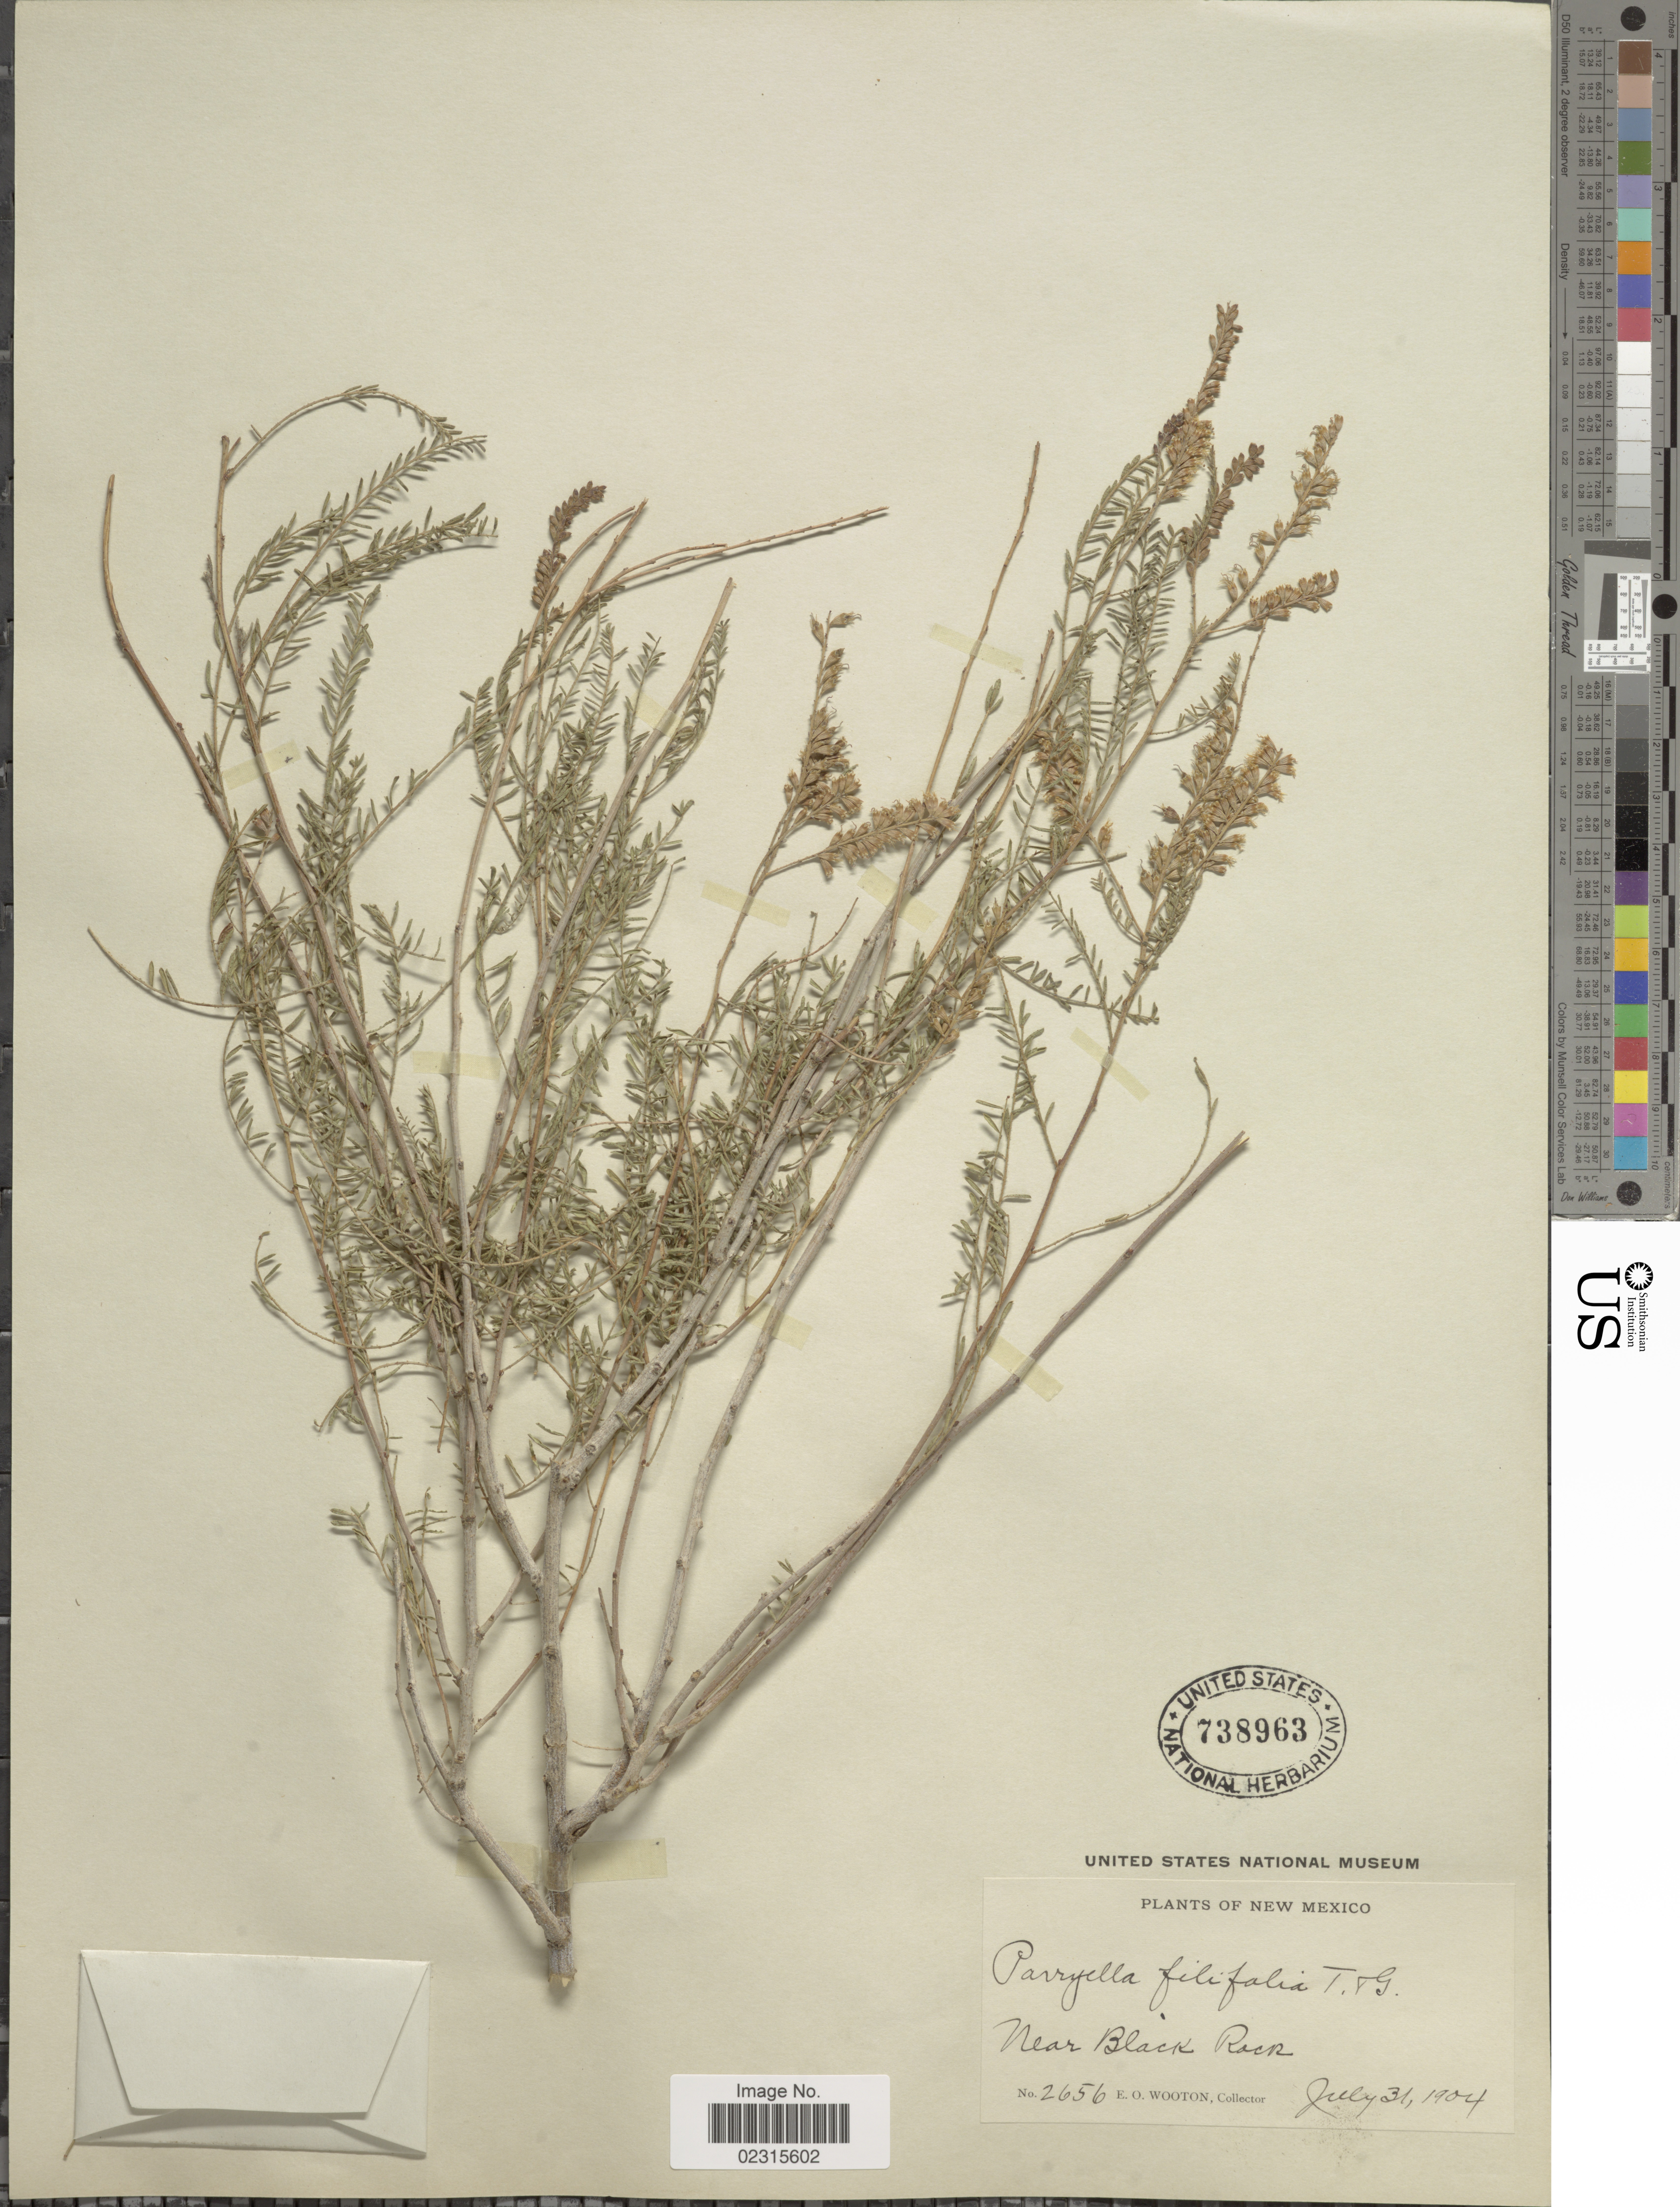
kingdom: Plantae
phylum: Tracheophyta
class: Magnoliopsida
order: Fabales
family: Fabaceae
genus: Parryella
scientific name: Parryella filifolia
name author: Torr. & A. Gray ex A. Gray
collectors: E. O. Wooton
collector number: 2656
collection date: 1904-07-31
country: United States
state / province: New Mexico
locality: Near Black Rock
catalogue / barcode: US 738963